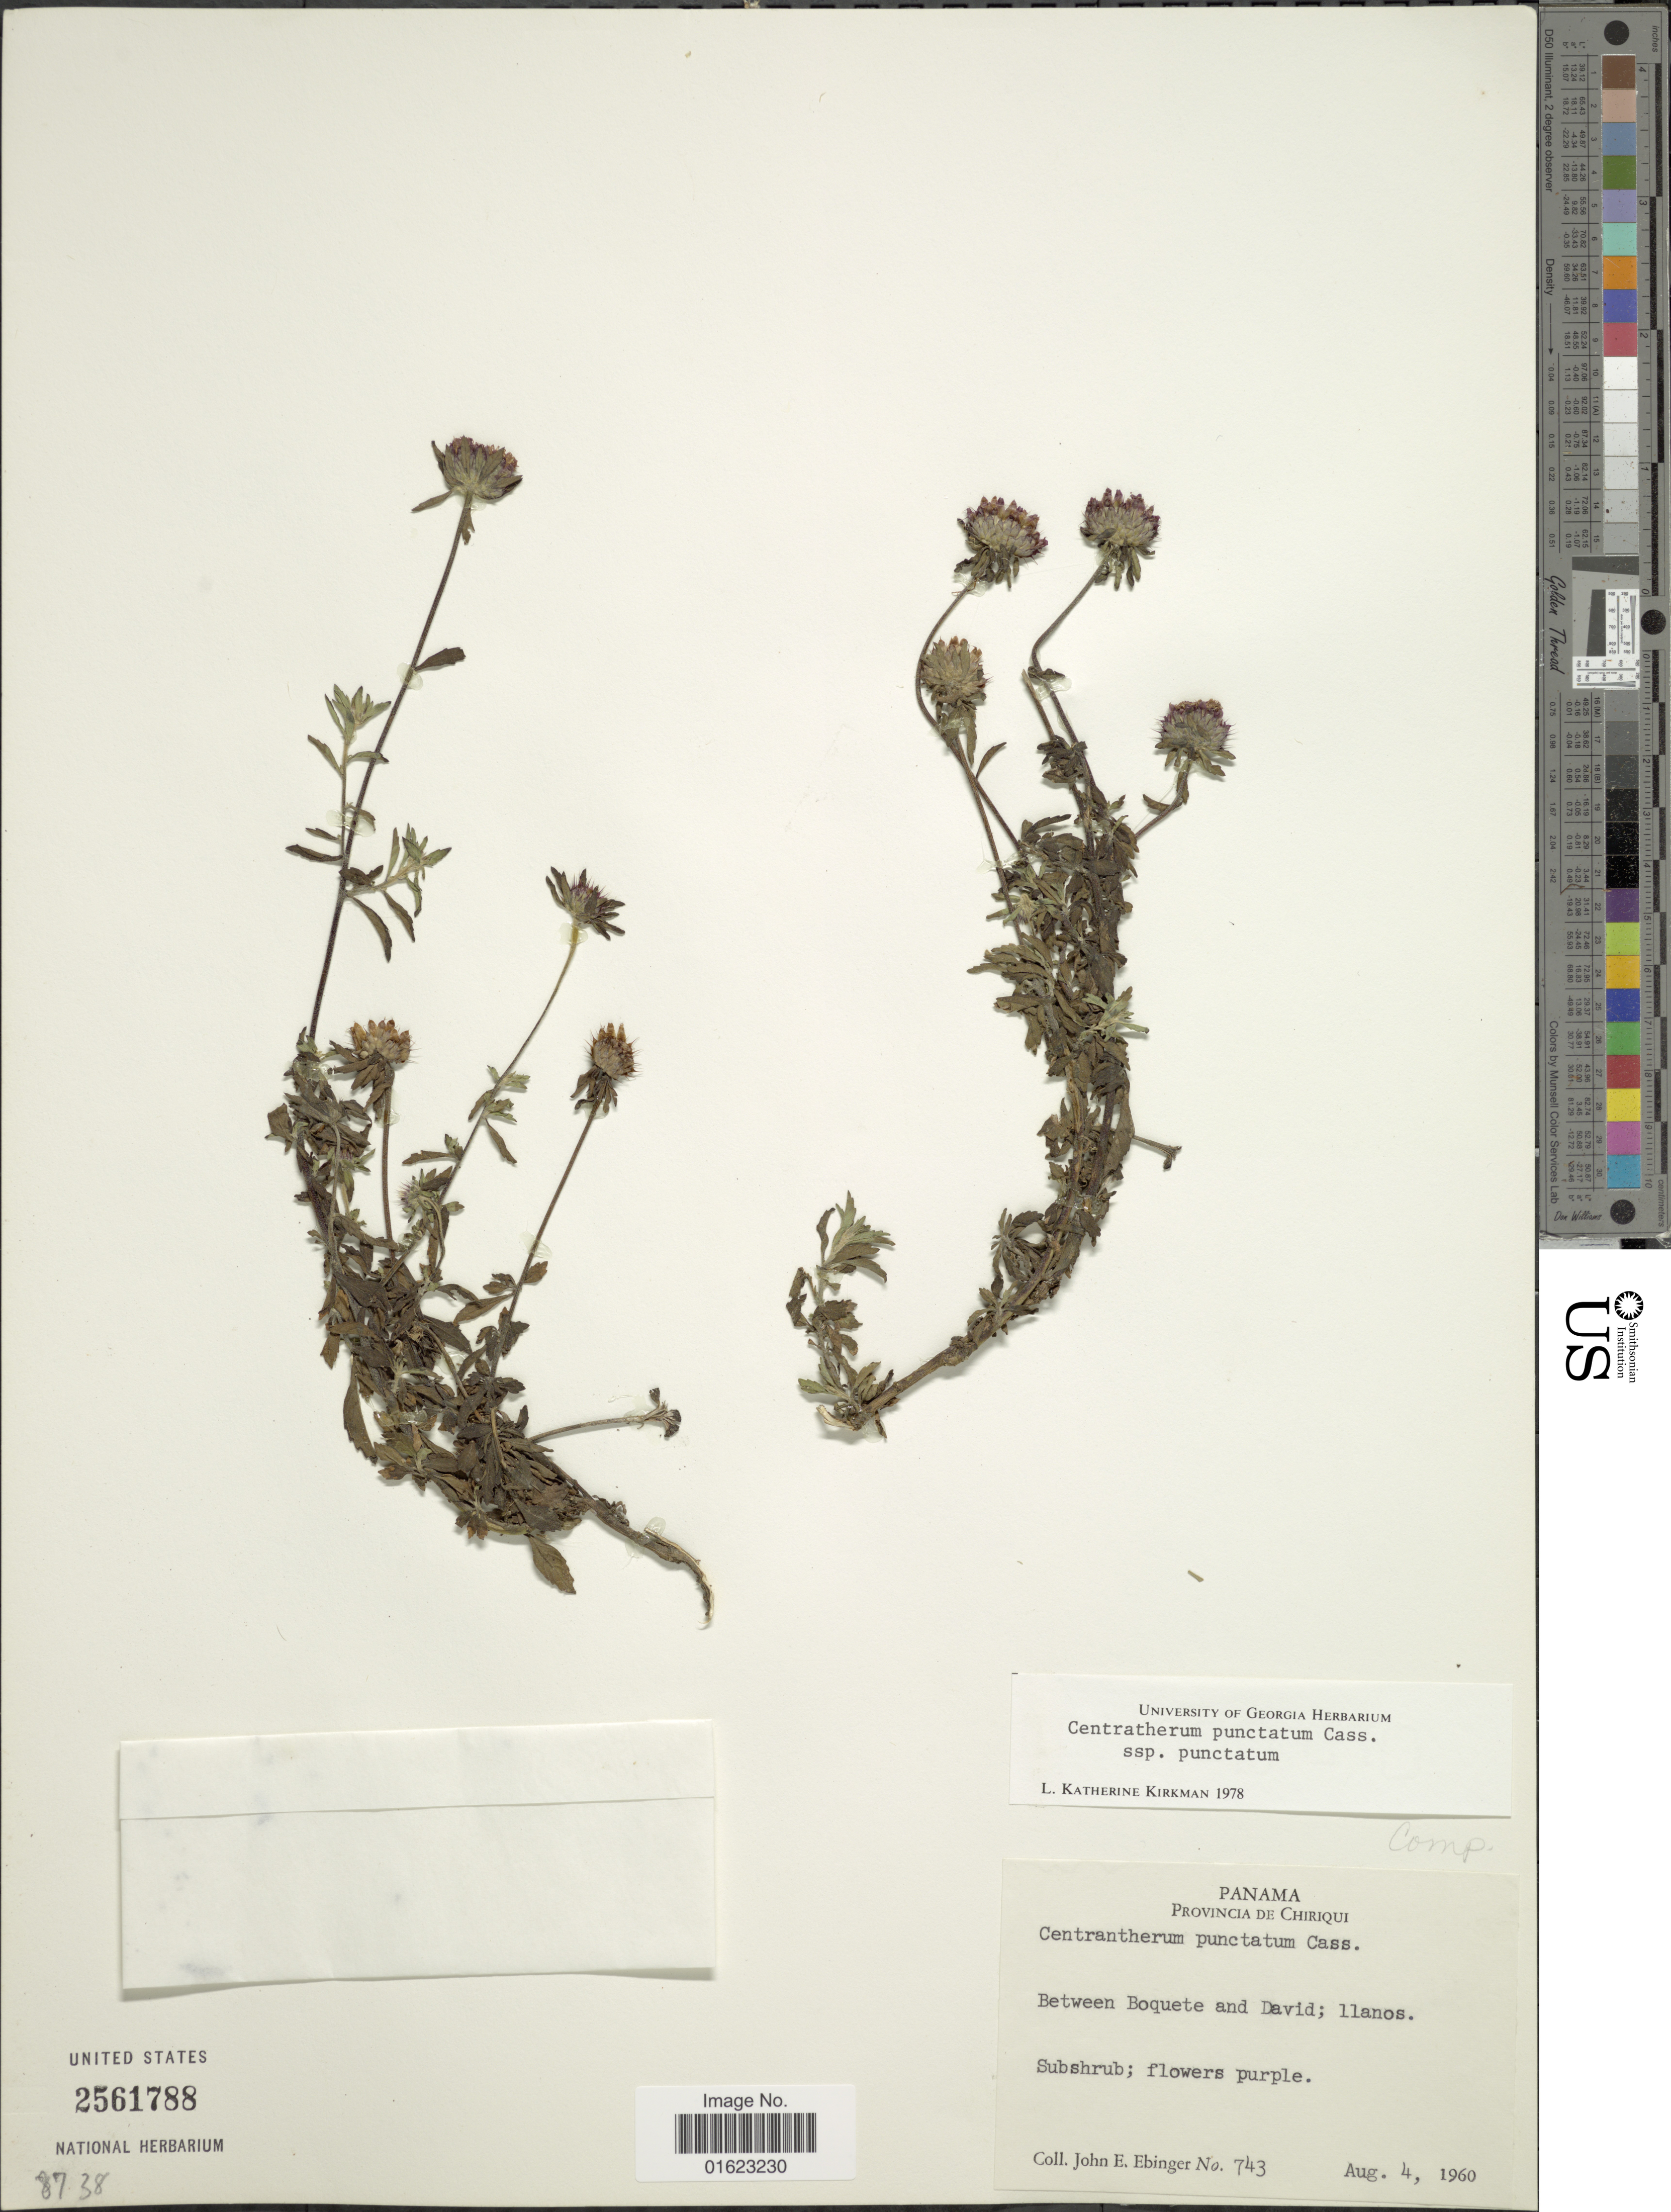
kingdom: Plantae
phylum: Tracheophyta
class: Magnoliopsida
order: Asterales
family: Asteraceae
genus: Centratherum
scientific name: Centratherum punctatum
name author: Cass.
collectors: J. Ebinger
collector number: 743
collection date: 1960-08-04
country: Panama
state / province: Chiriqui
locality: Provincia de Chiriqui. between Boquete and David,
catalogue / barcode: US 2561788